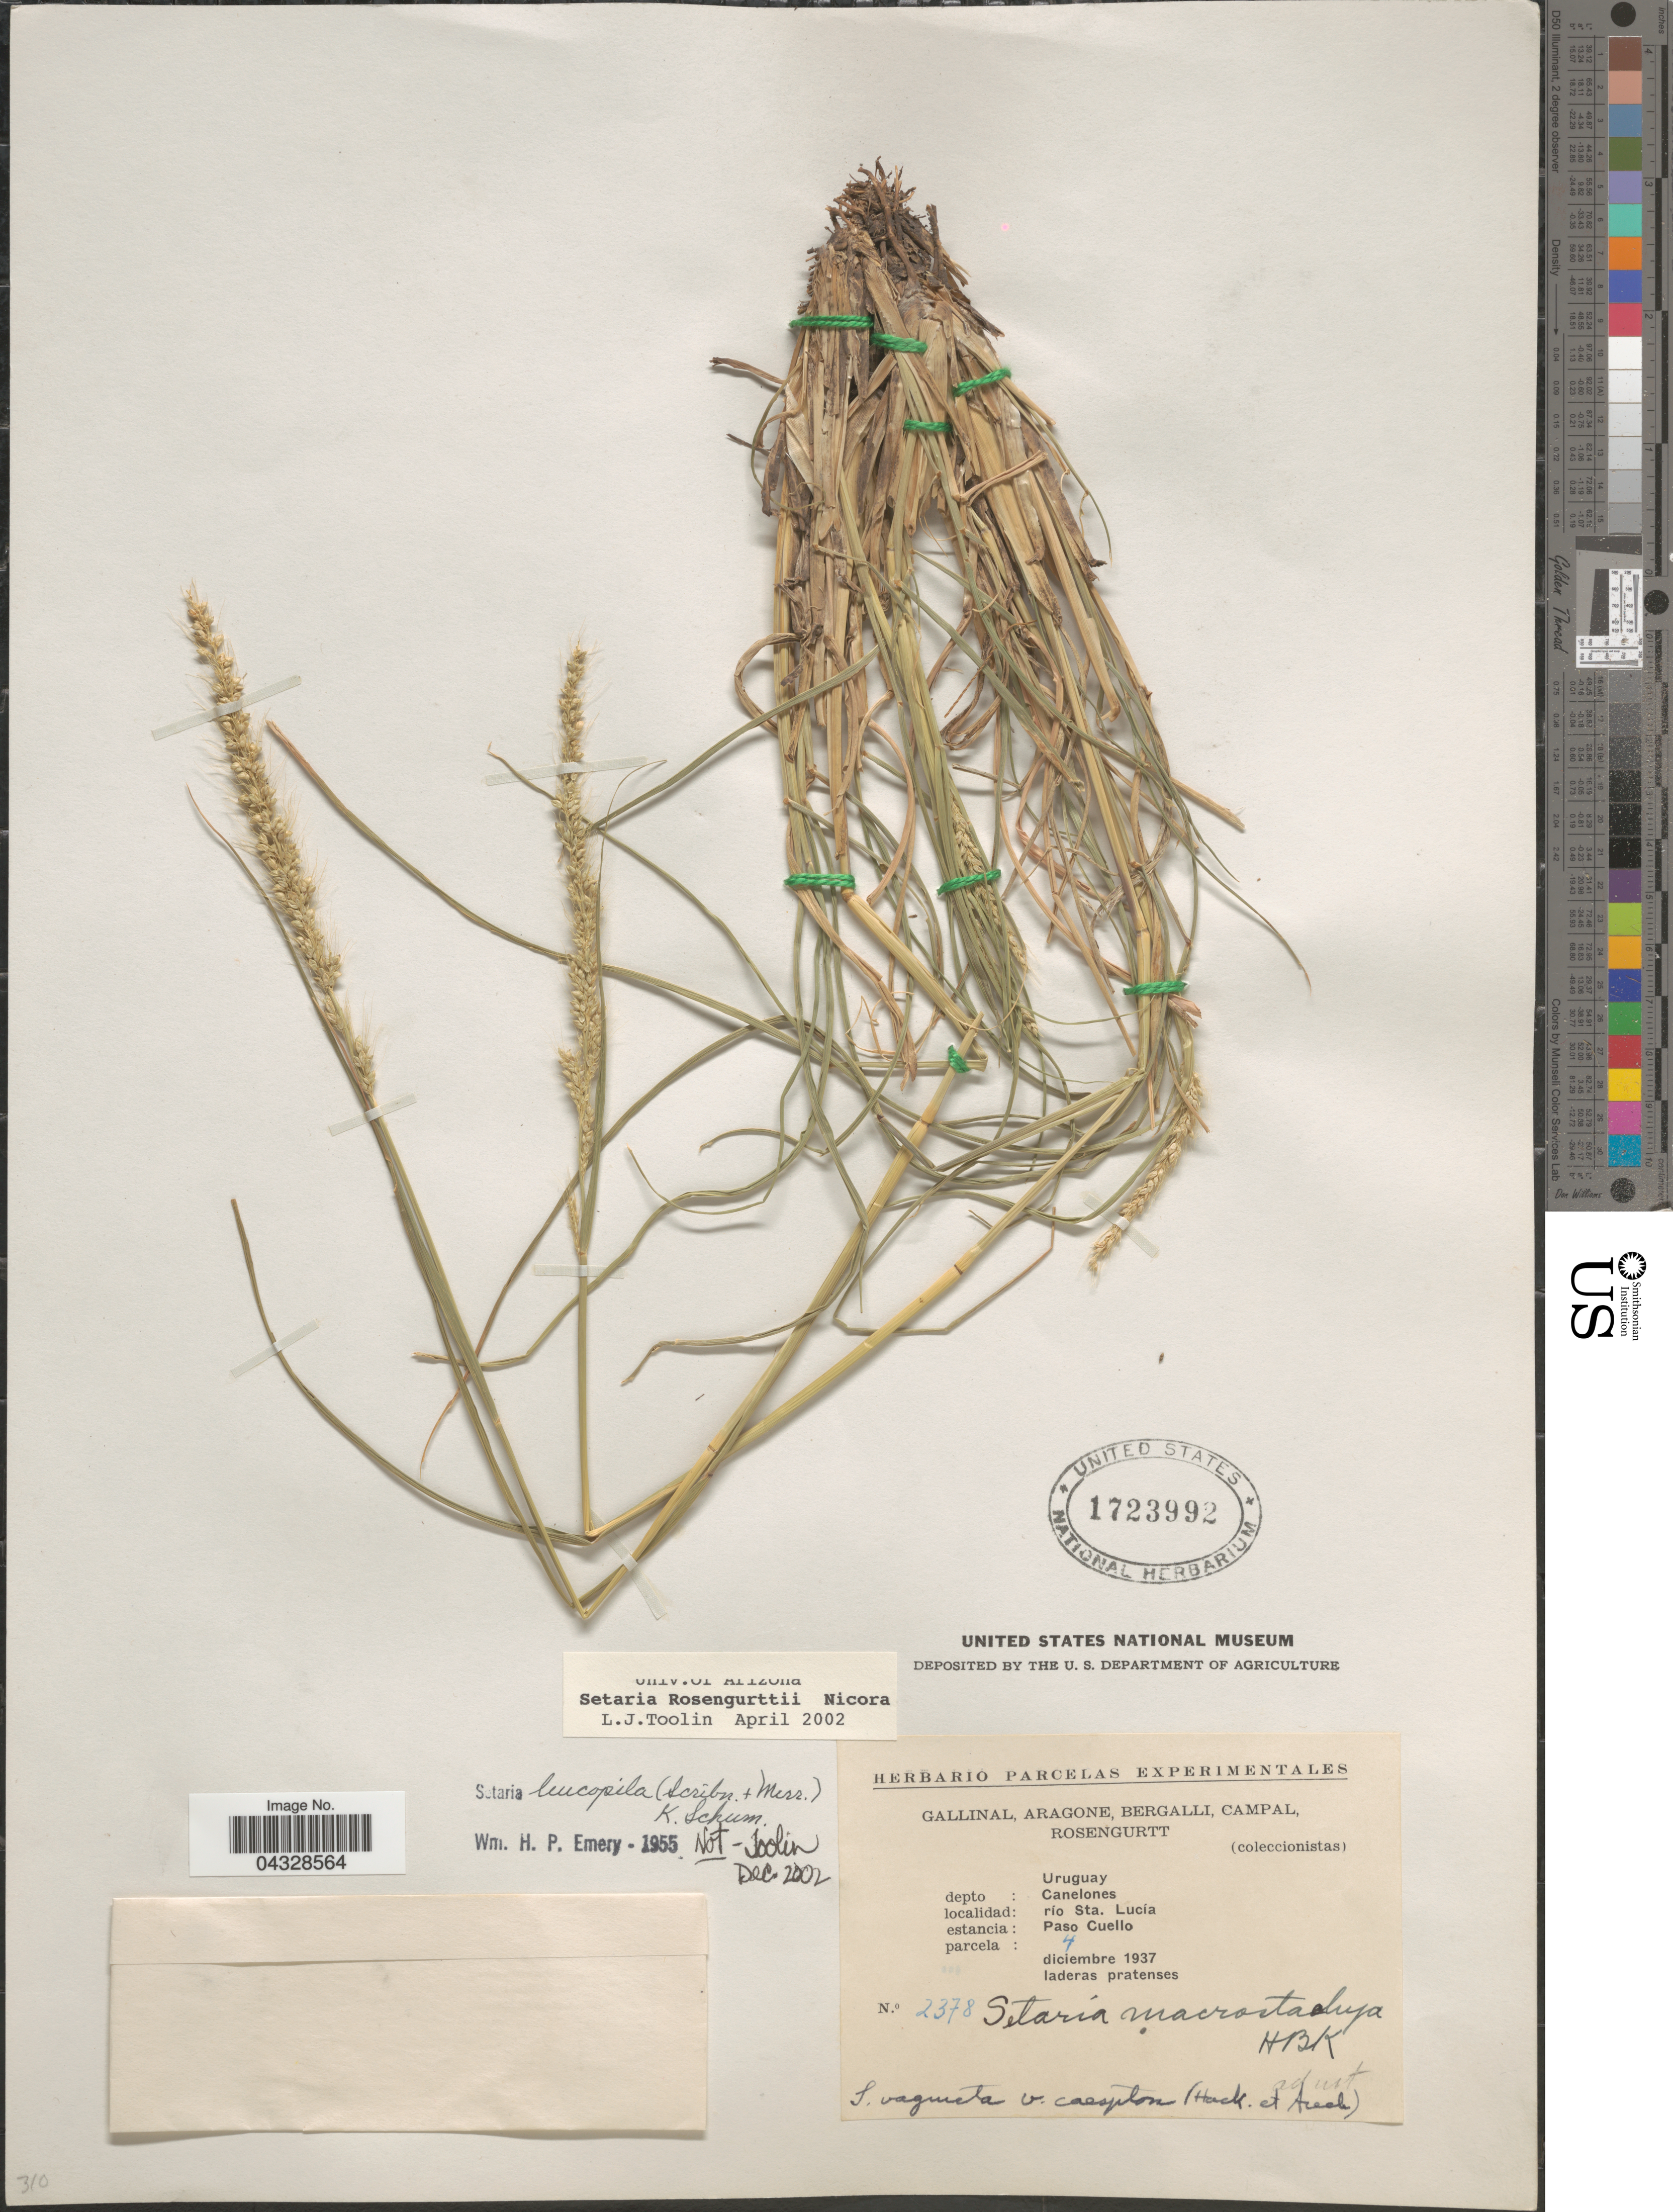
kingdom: Plantae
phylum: Tracheophyta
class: Liliopsida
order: Poales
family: Poaceae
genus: Setaria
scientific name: Setaria rosengurttii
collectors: -. Gallinal, -- Aragone, -- Bergalli, -- Campal & Rosengurtt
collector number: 2378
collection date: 1937-12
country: Uruguay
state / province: Canelones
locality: Depto: Canelones. río Sta. Lucía. Estancia: Paso Cuello. Parcela: 4.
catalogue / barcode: US 1723992